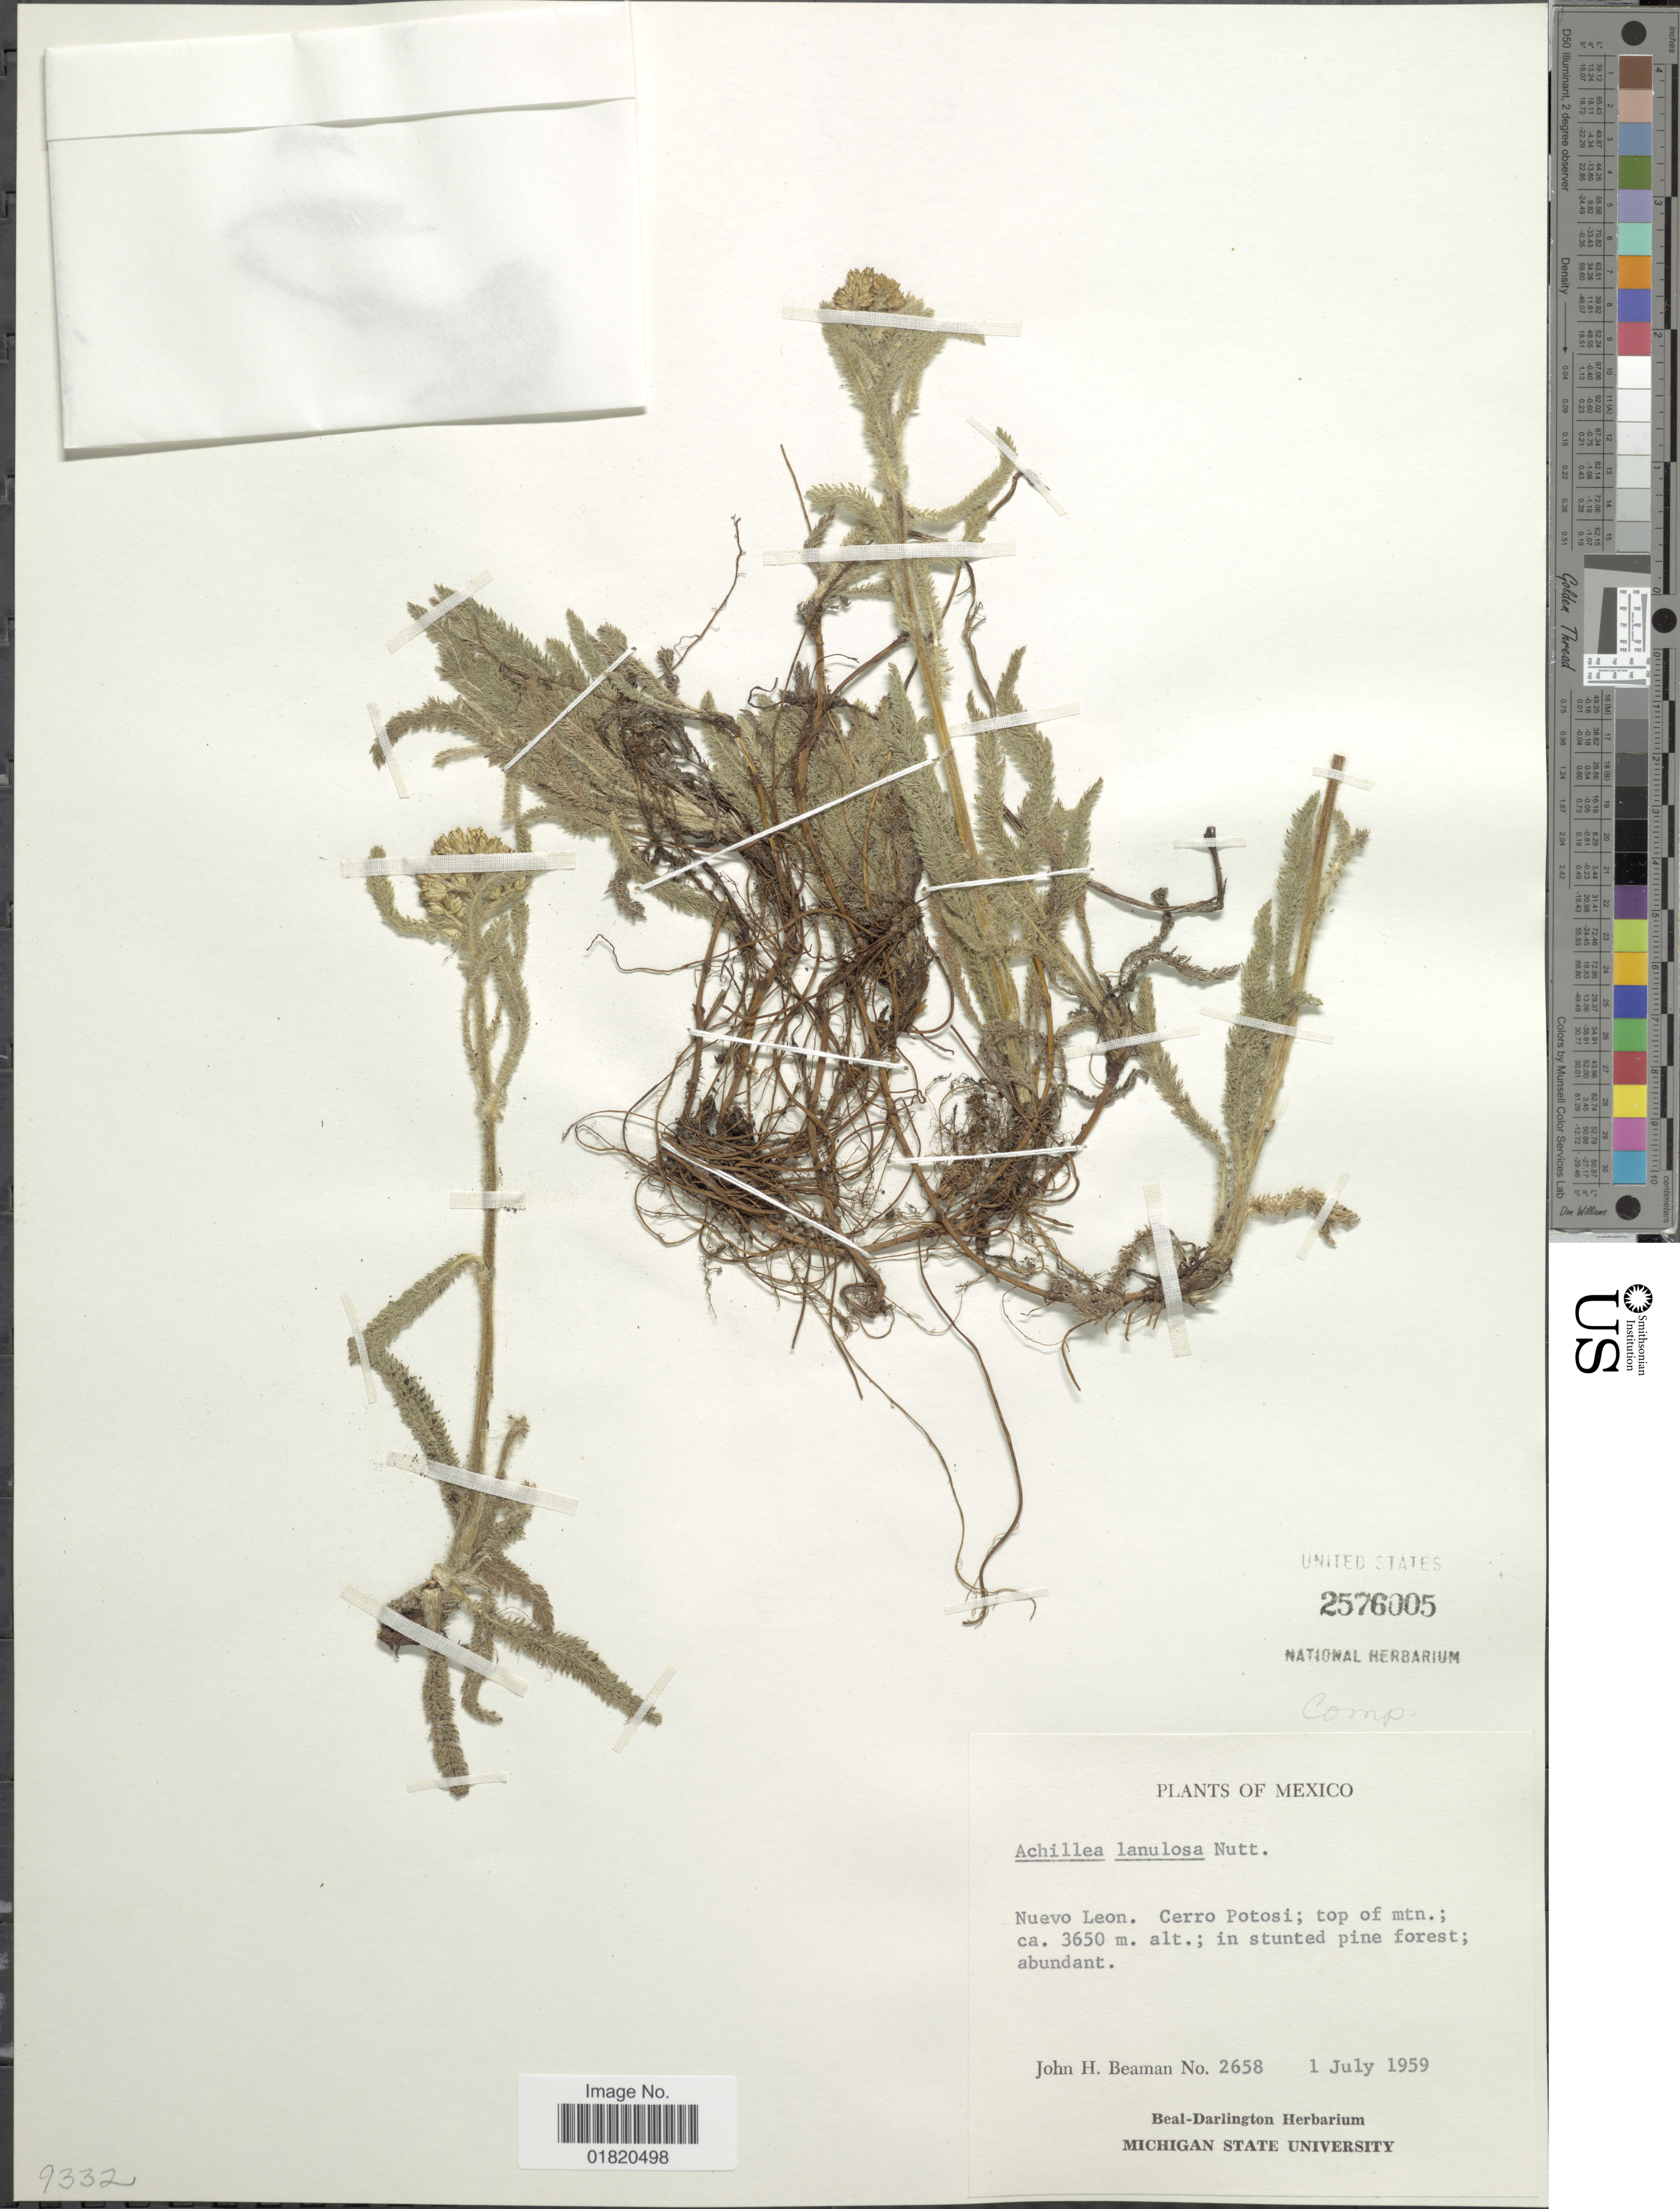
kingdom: Plantae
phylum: Tracheophyta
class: Magnoliopsida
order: Asterales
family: Asteraceae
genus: Achillea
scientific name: Achillea lanulosa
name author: Nutt.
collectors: J. H. Beaman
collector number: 2658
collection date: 1959-07-01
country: Mexico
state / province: Nuevo León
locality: Cerro Potosi; top of mtn.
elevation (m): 3650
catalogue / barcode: US 2576005